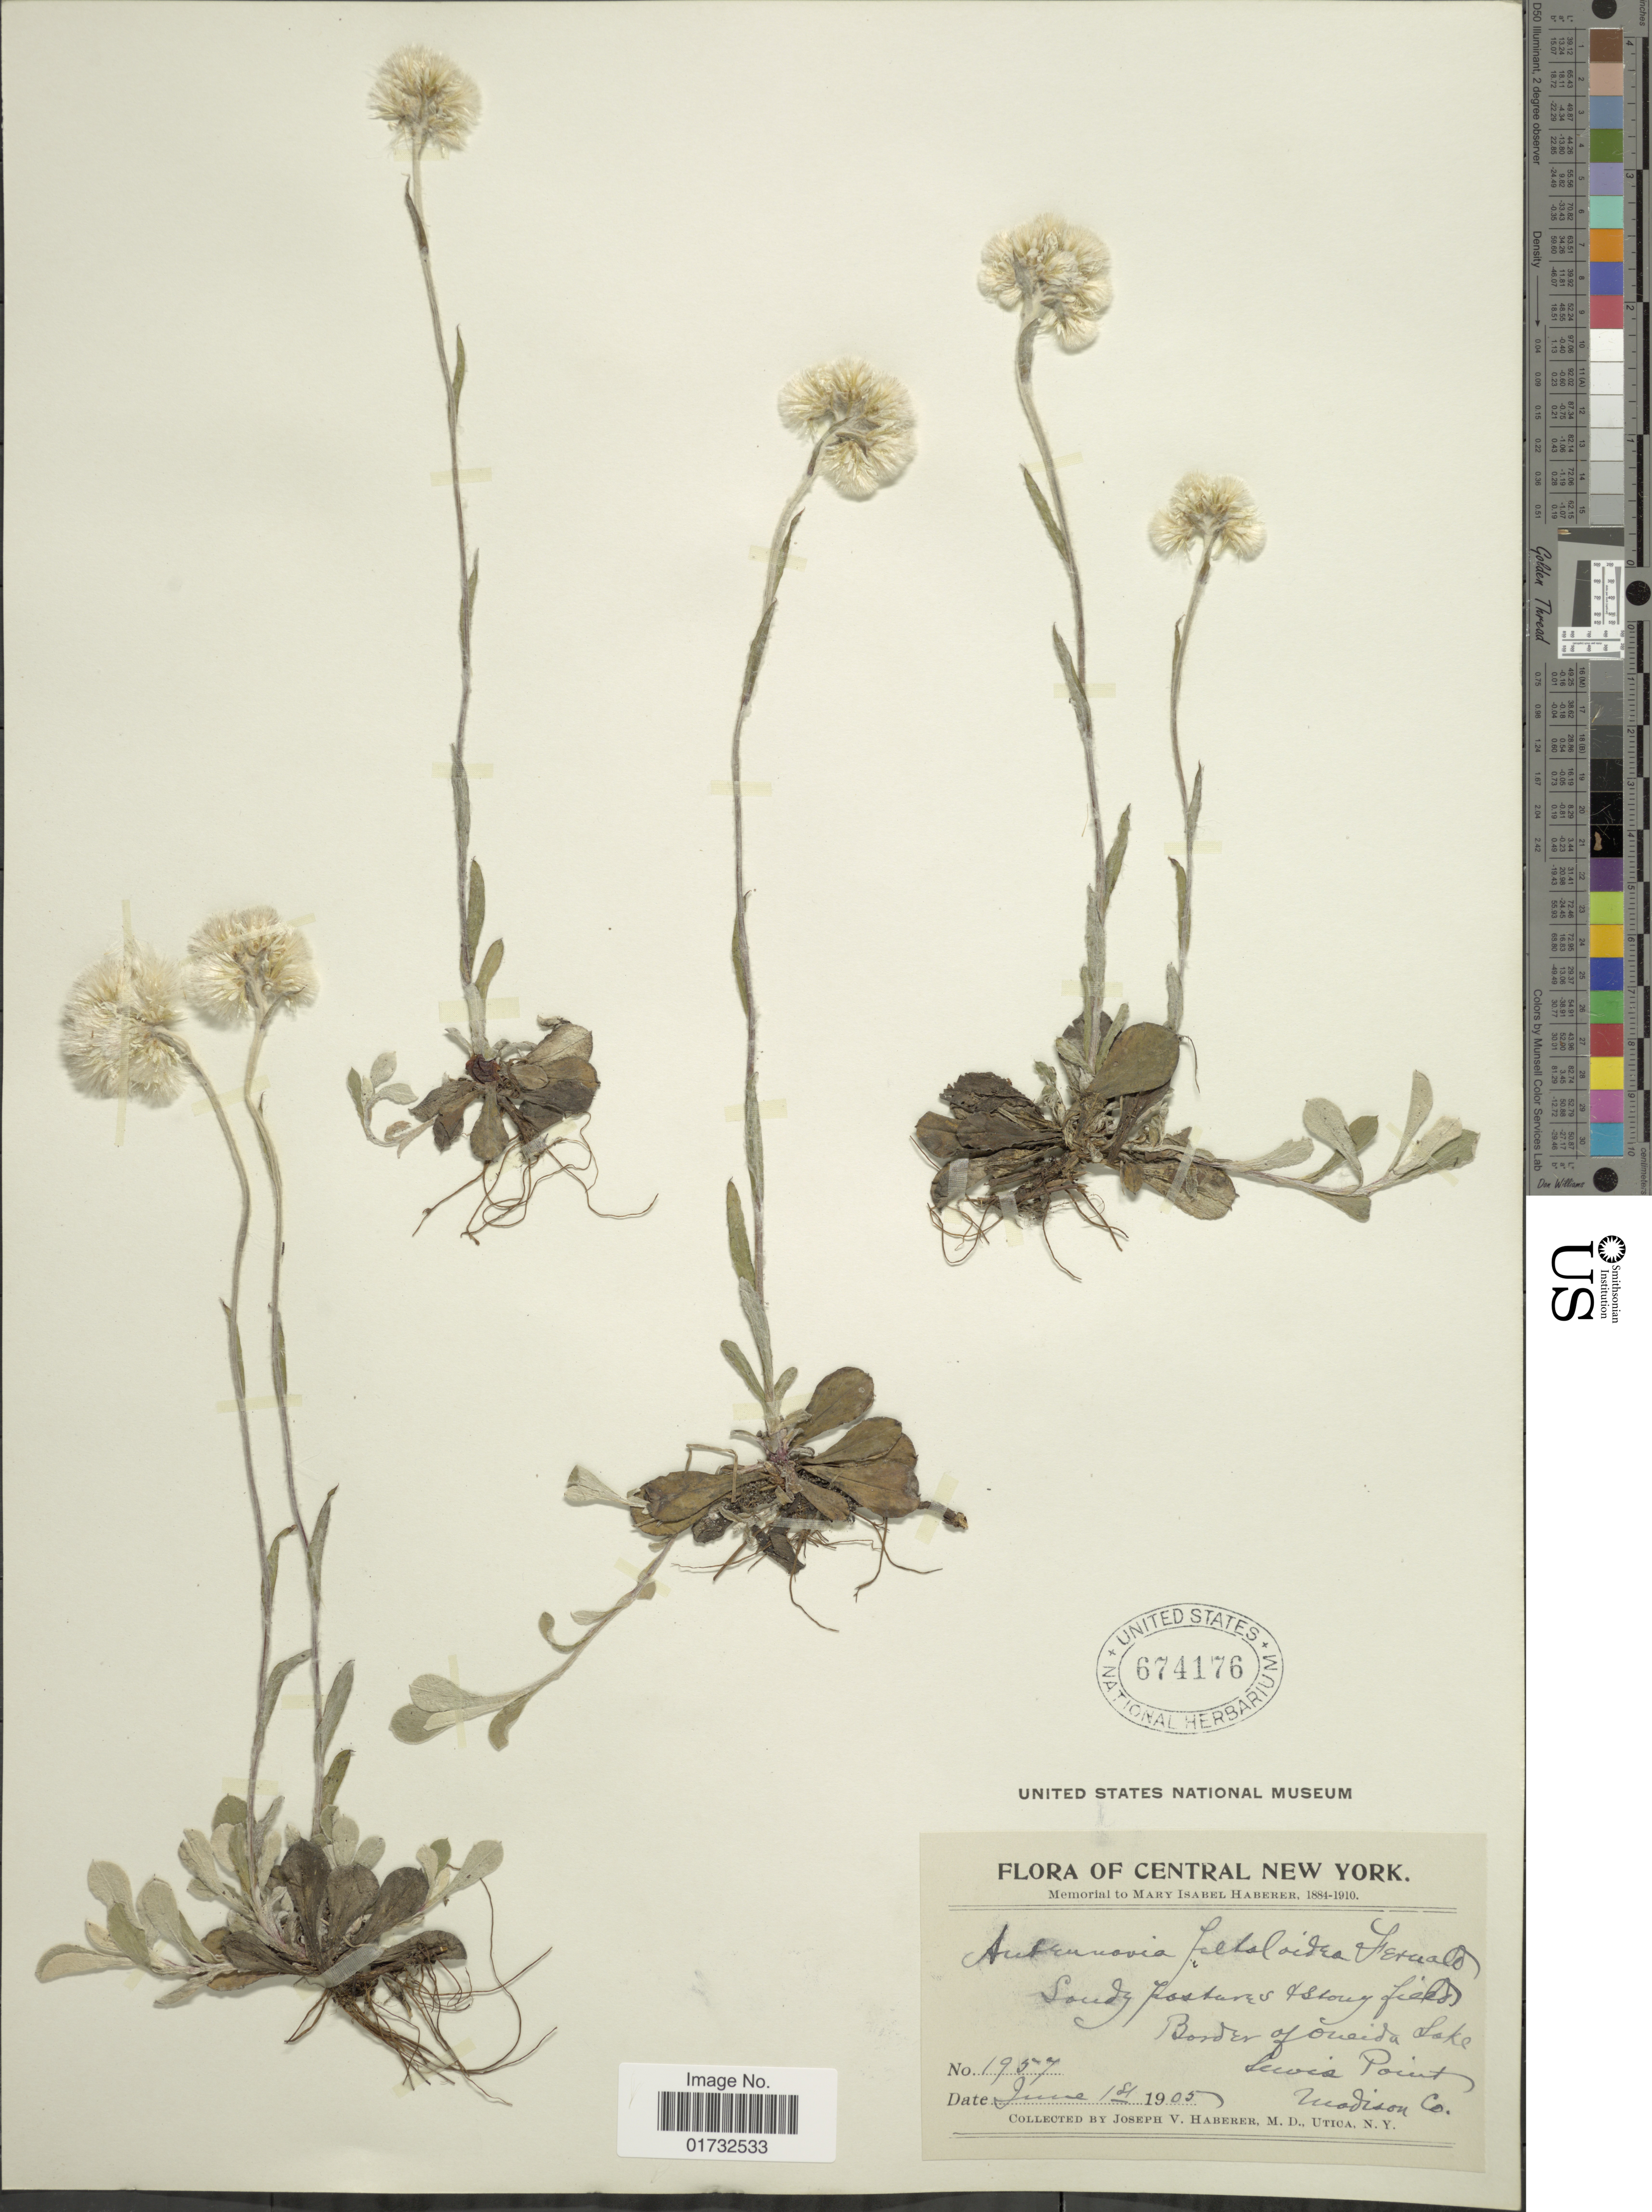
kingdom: Plantae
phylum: Tracheophyta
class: Magnoliopsida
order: Asterales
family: Asteraceae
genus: Antennaria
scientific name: Antennaria petaloidea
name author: (Fernald) Fernald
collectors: J. V. Haberer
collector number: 1957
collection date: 1905-06-01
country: United States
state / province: New York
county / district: Oneida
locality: Central New York. Border of Oneida Lake. Lewis Point. Madison Co.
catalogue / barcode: US 674176